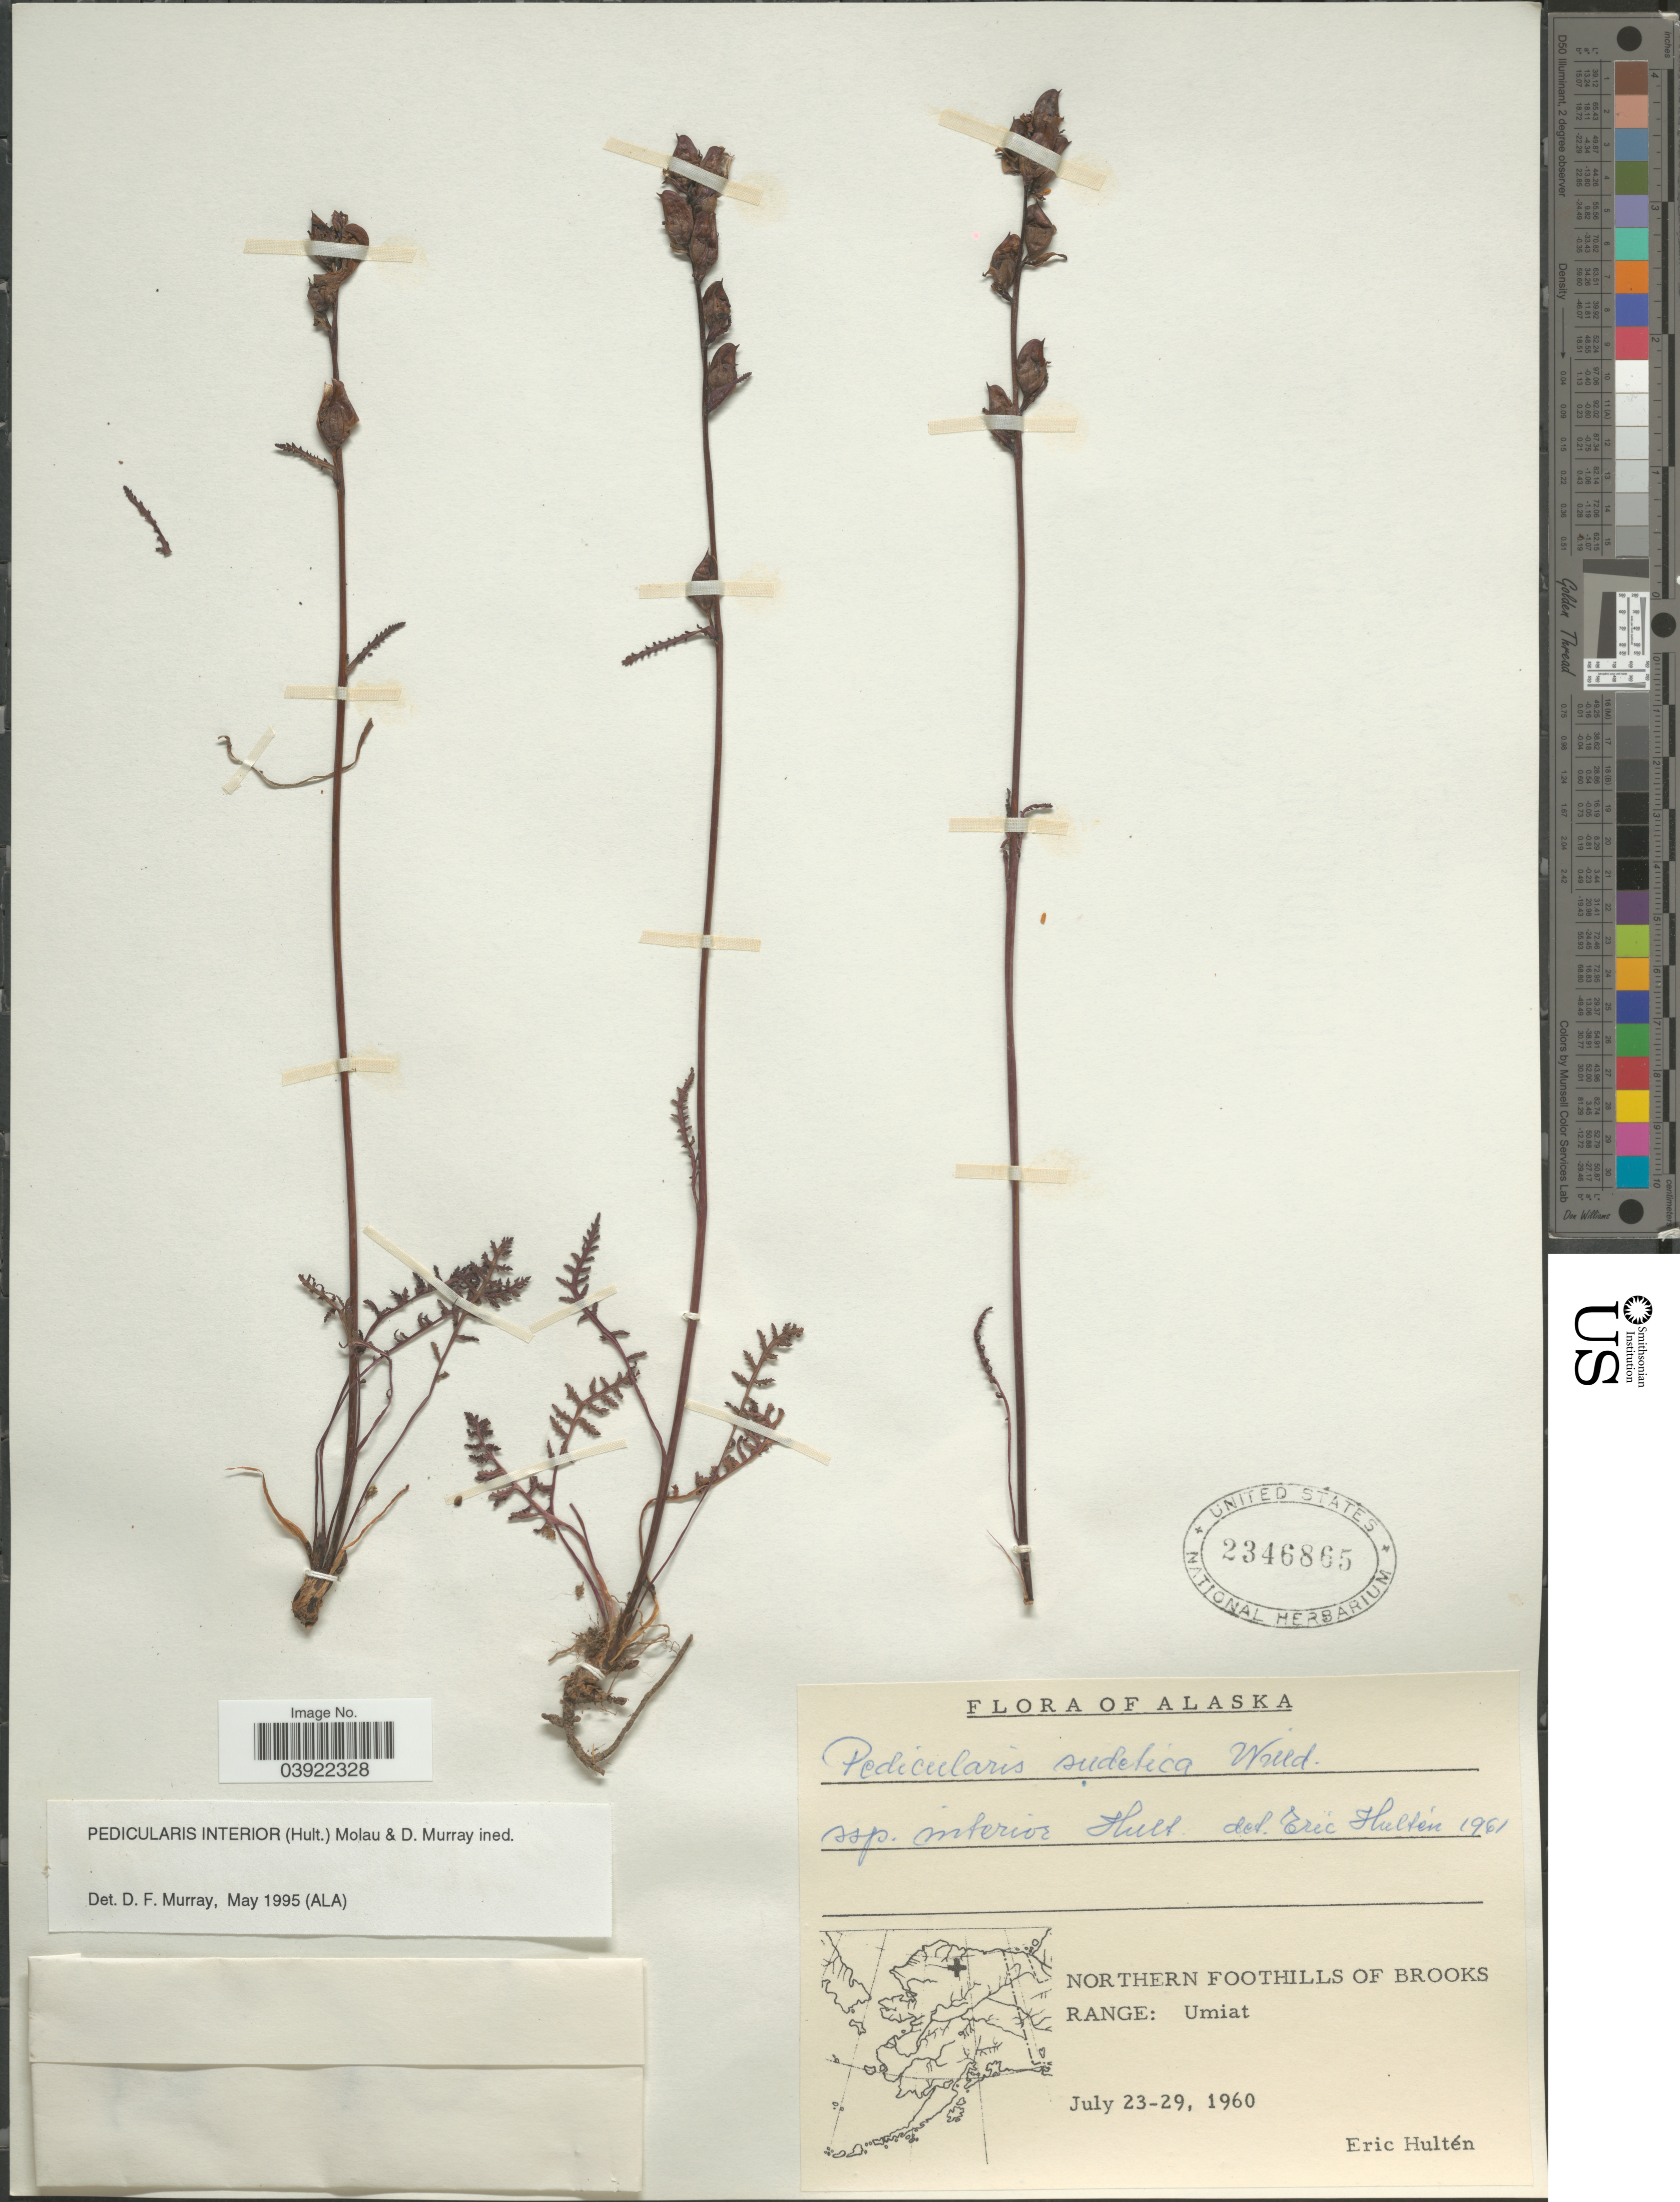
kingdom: Plantae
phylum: Tracheophyta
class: Magnoliopsida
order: Lamiales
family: Orobanchaceae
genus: Pedicularis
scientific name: Pedicularis interior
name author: (Hultén) Molau & D.F. Murray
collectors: E. G. Hultén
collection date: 1960-07-23/1960-07-29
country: United States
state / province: Alaska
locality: Northern Foothills of Brooks Range: Umiat.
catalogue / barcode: US 2346865